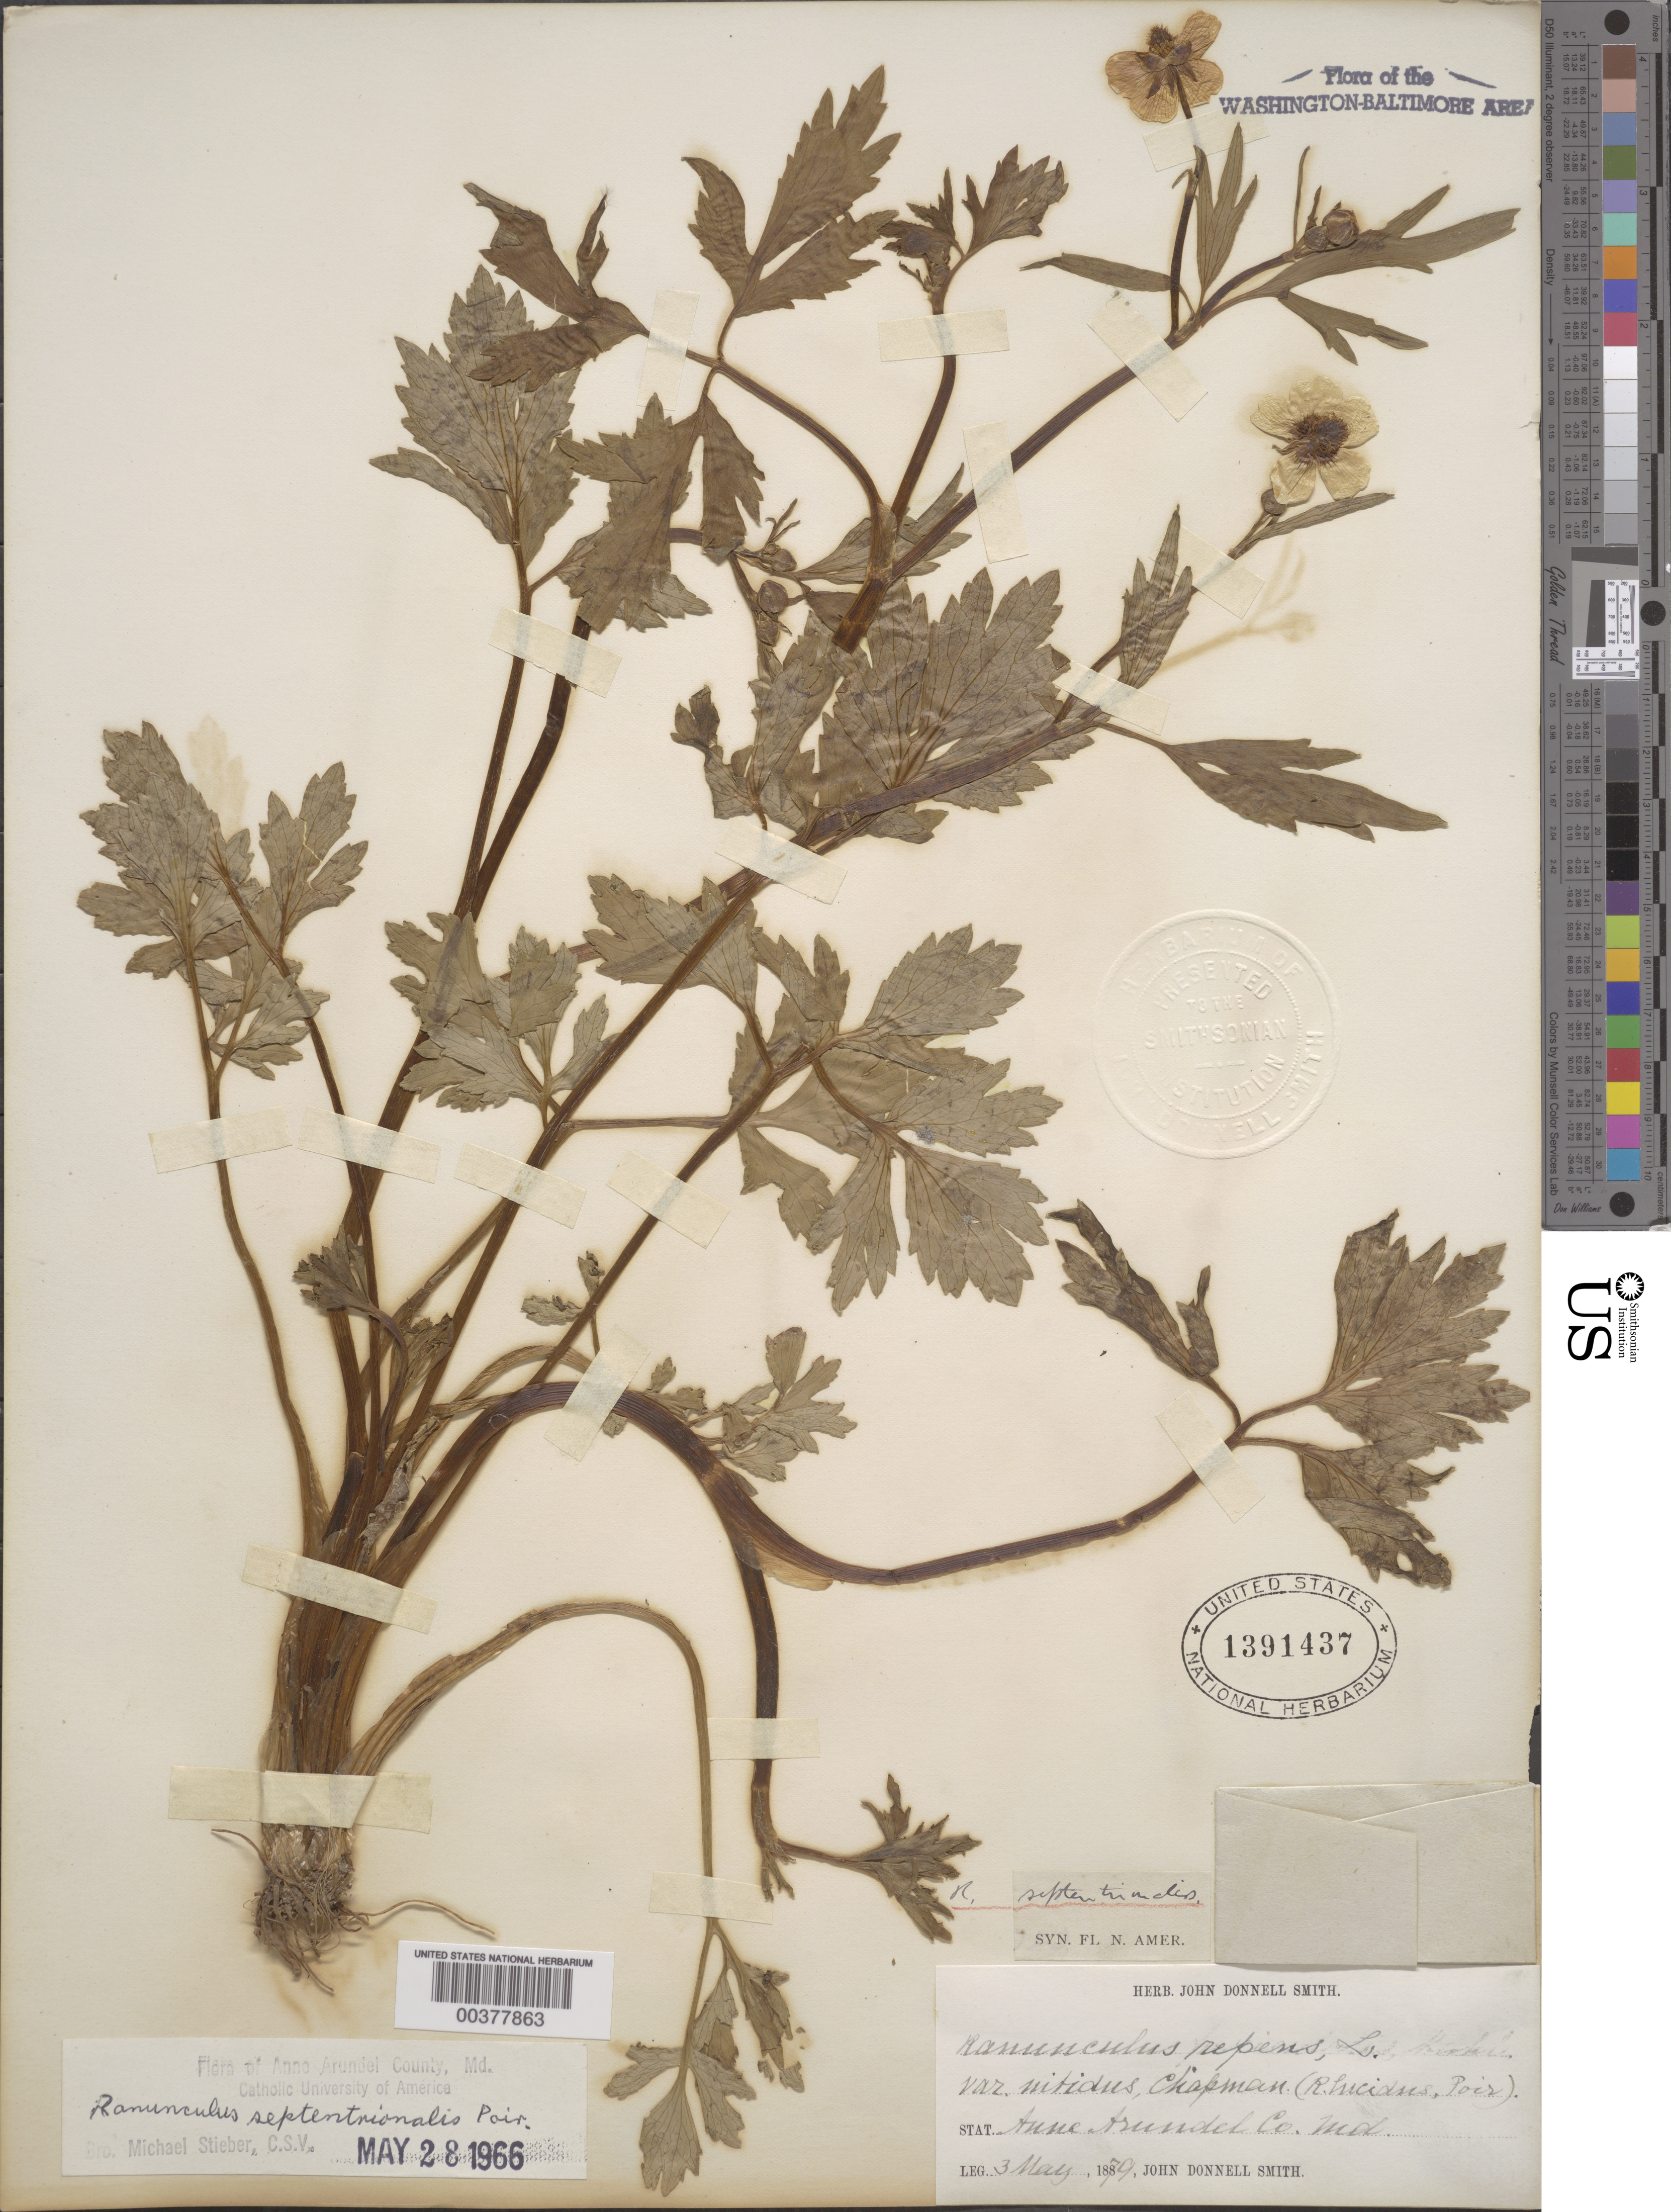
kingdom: Plantae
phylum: Tracheophyta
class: Magnoliopsida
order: Ranunculales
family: Ranunculaceae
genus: Ranunculus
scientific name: Ranunculus hispidus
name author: Michx.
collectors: J. Donnell Smith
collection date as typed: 03 May 1879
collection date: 1879-05-03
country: United States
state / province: Maryland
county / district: Anne Arundel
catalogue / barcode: US 1391437